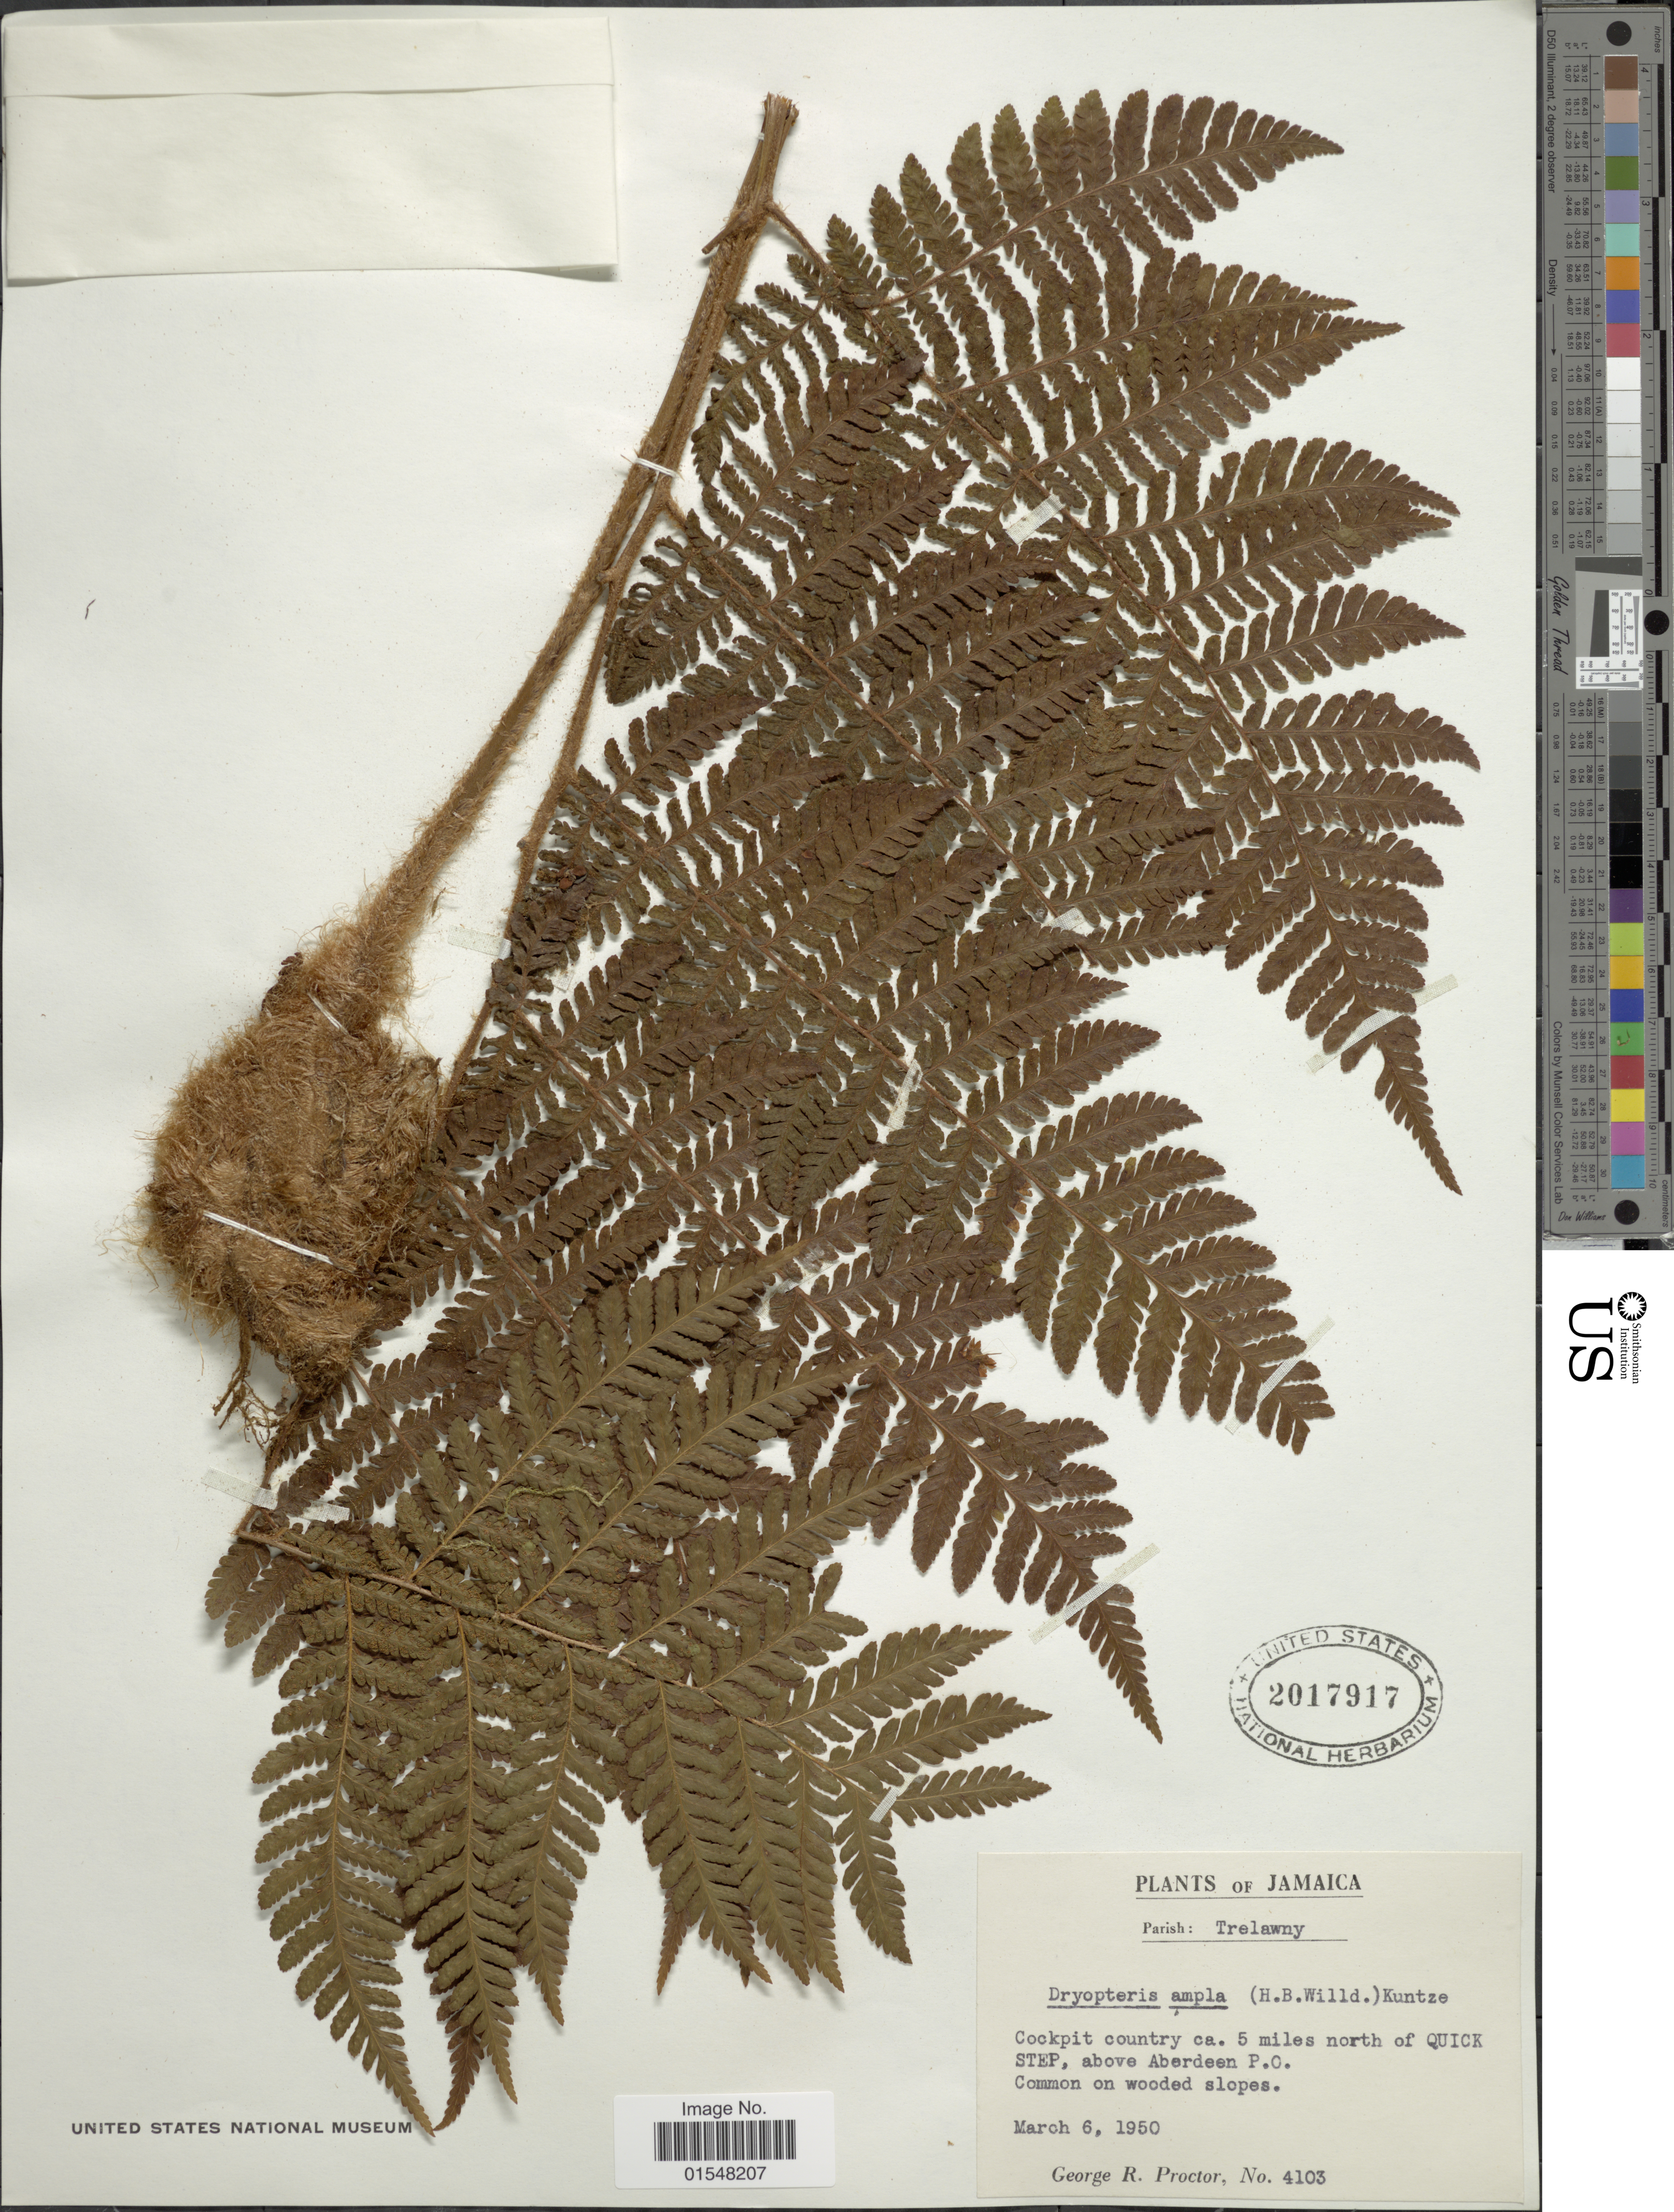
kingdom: Plantae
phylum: Tracheophyta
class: Polypodiopsida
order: Polypodiales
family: Dryopteridaceae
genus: Ctenitis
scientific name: Ctenitis sloanei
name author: (Poepp. ex Spreng.) C.V. Morton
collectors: G. Proctor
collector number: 1403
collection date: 1950-03-06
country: Jamaica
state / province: Trelawny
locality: Cockpit country ca. 5 miles north of Quick Step, above Aberdeen P. O.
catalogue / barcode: US 2017917